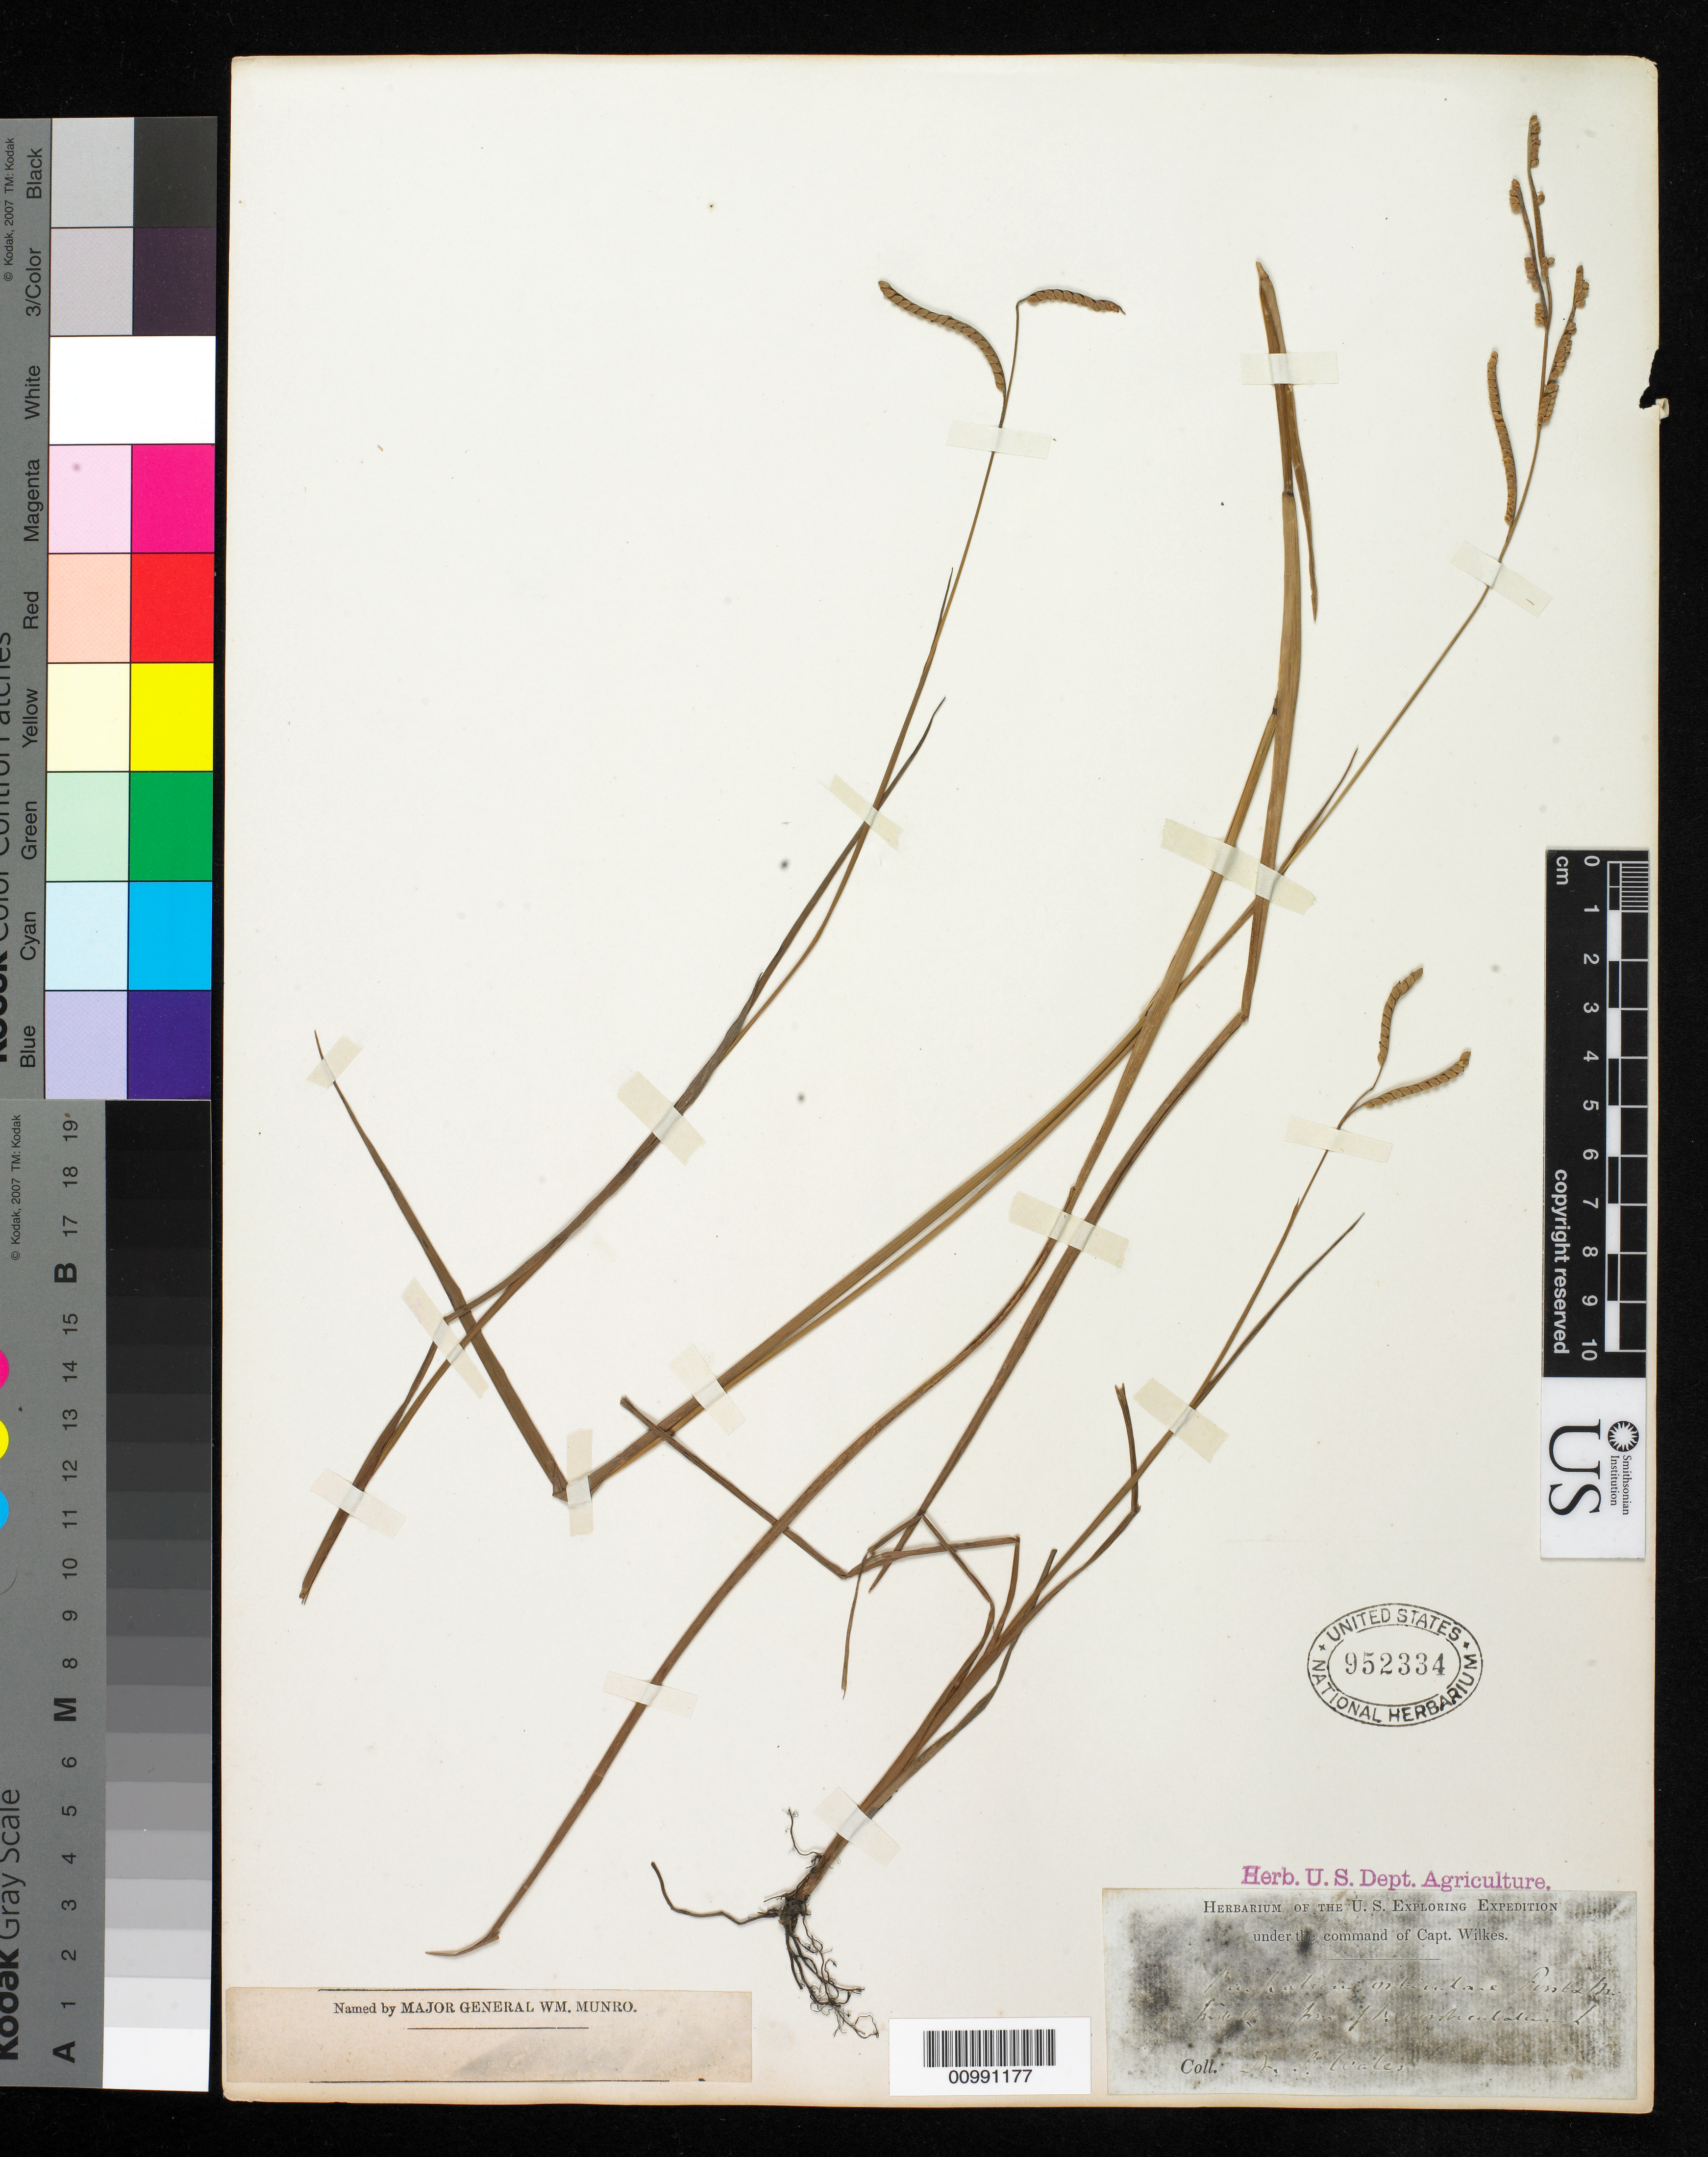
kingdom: Plantae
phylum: Tracheophyta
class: Liliopsida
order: Poales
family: Poaceae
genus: Paspalum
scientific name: Paspalum orbiculare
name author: G. Forst.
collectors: Wilkes Explor. Exped.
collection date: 1838/1842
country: Australia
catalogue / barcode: US 952334